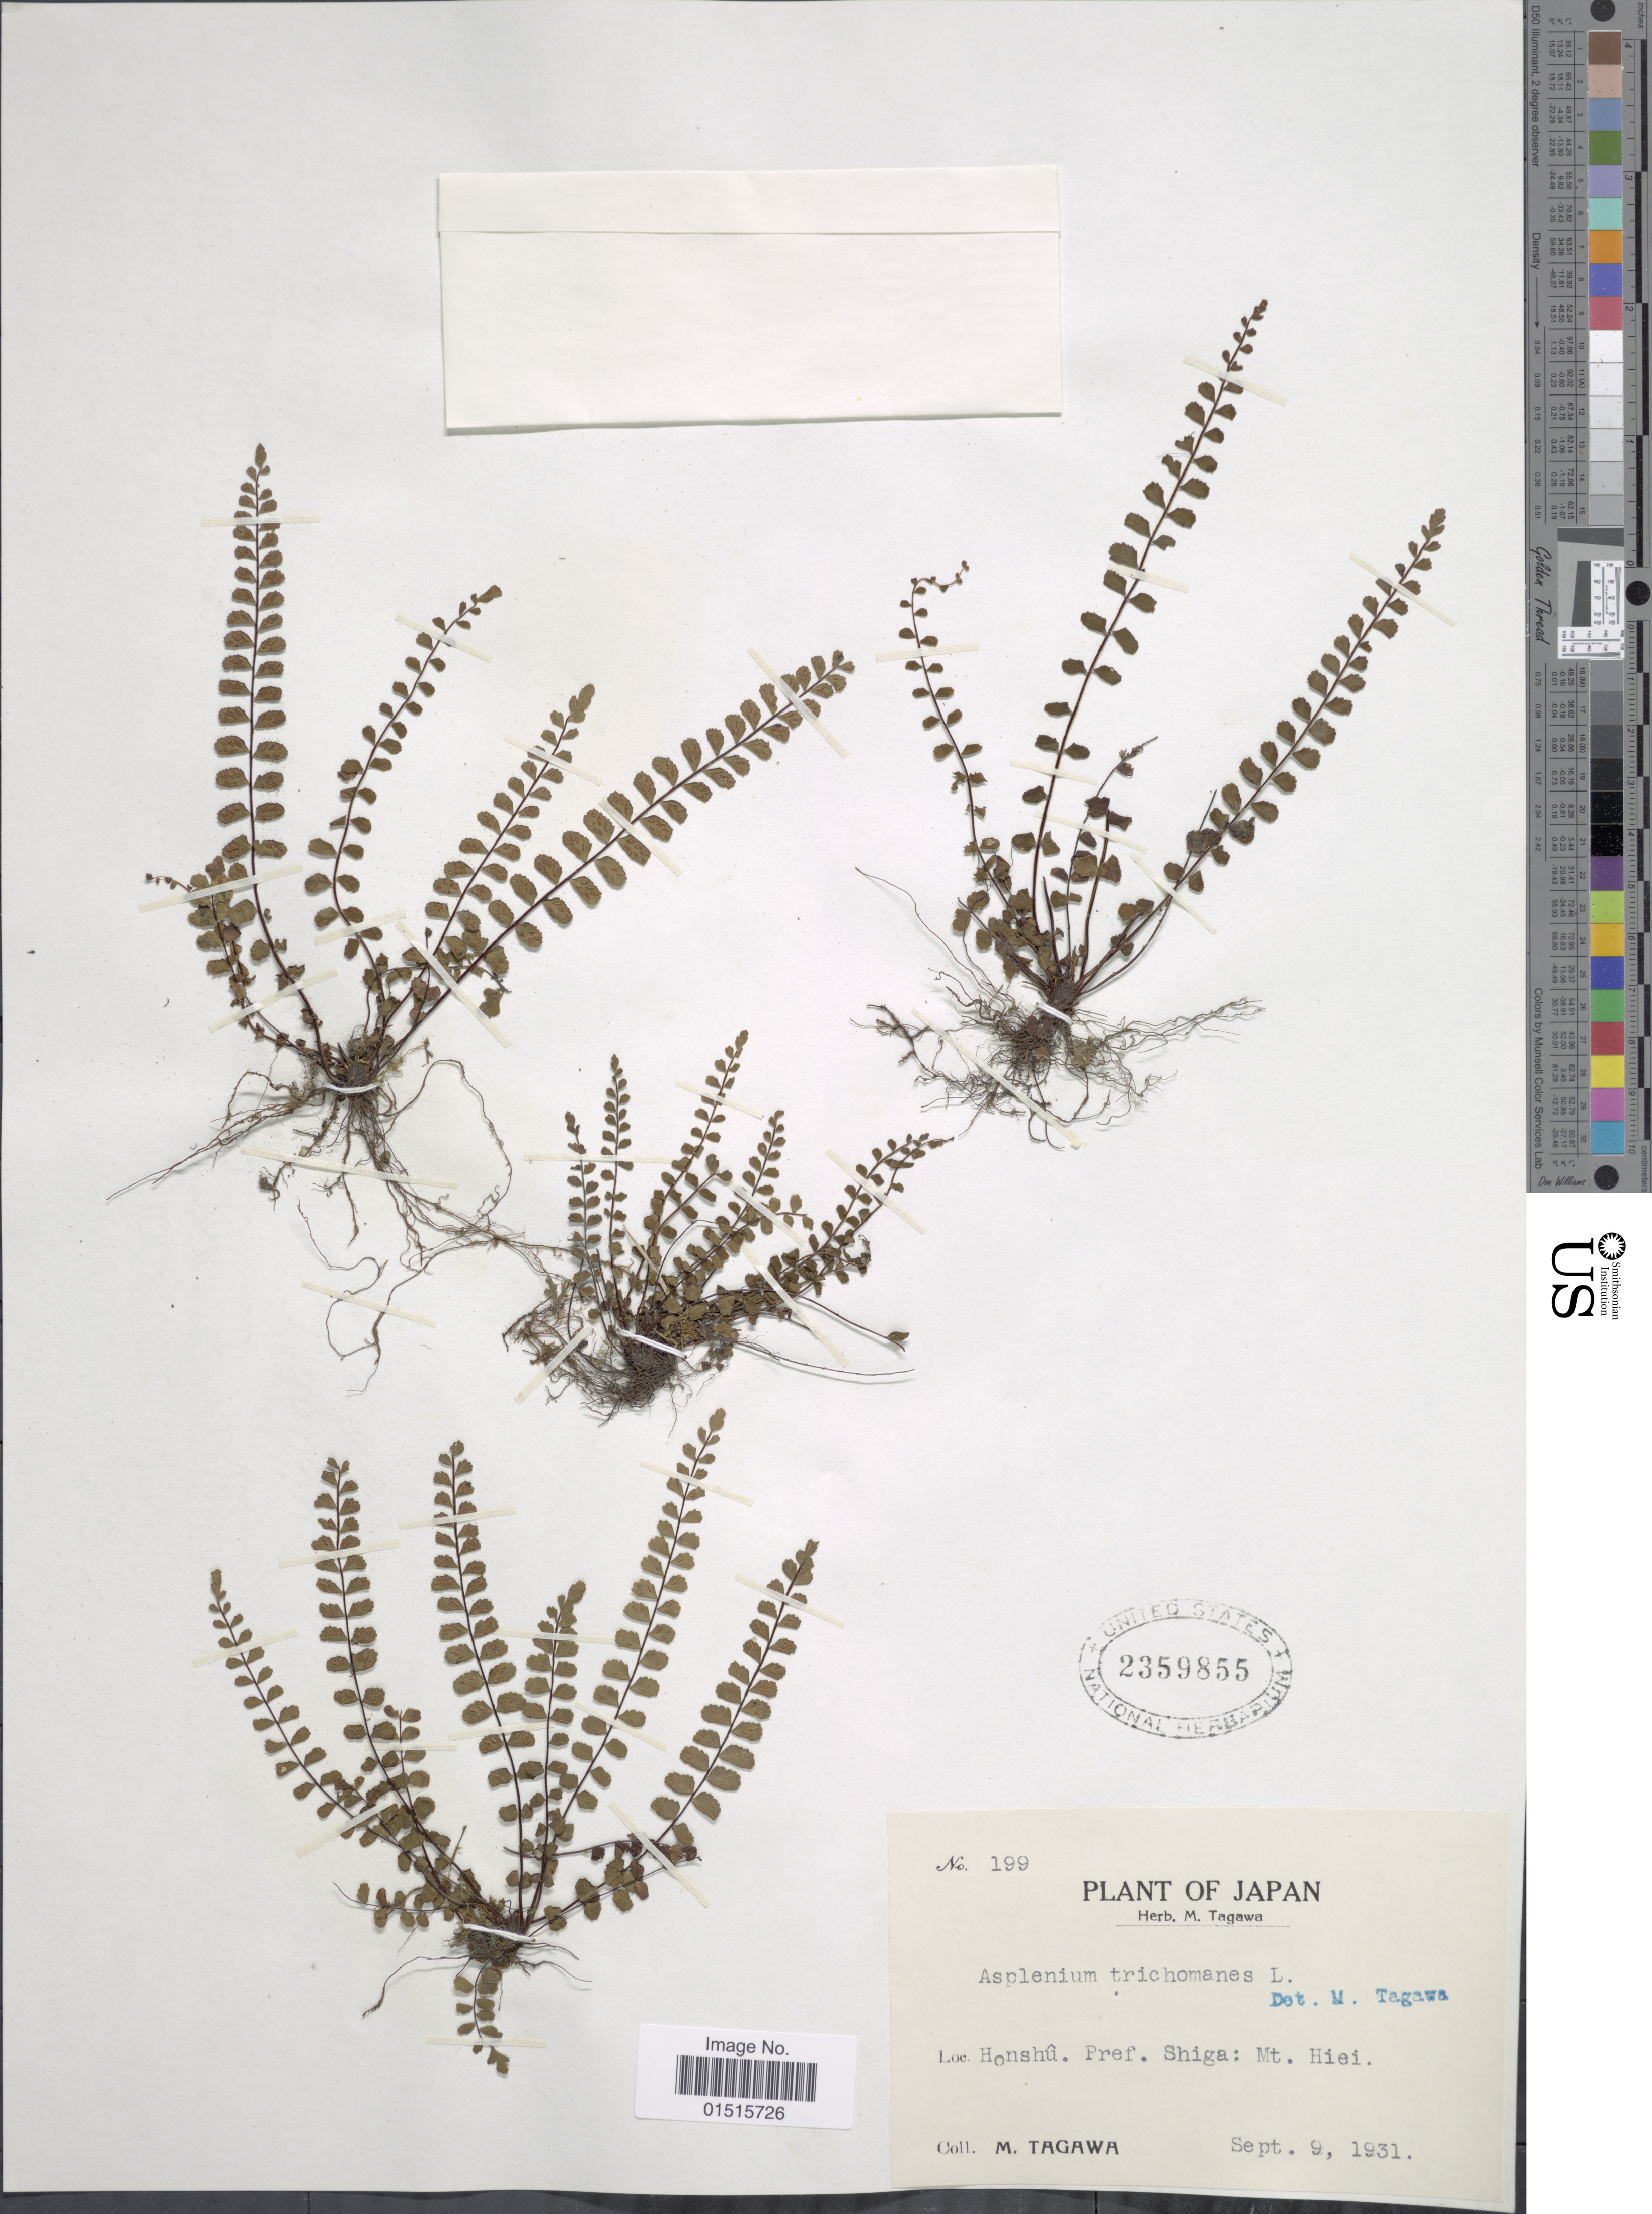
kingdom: Plantae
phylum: Tracheophyta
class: Polypodiopsida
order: Polypodiales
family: Aspleniaceae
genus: Asplenium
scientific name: Asplenium trichomanes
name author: L.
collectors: M. Tagawa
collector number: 199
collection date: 1931-09-09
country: Japan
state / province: Siga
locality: Honshu, Pref. Shiga: mt. Hiei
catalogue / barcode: US 2359855